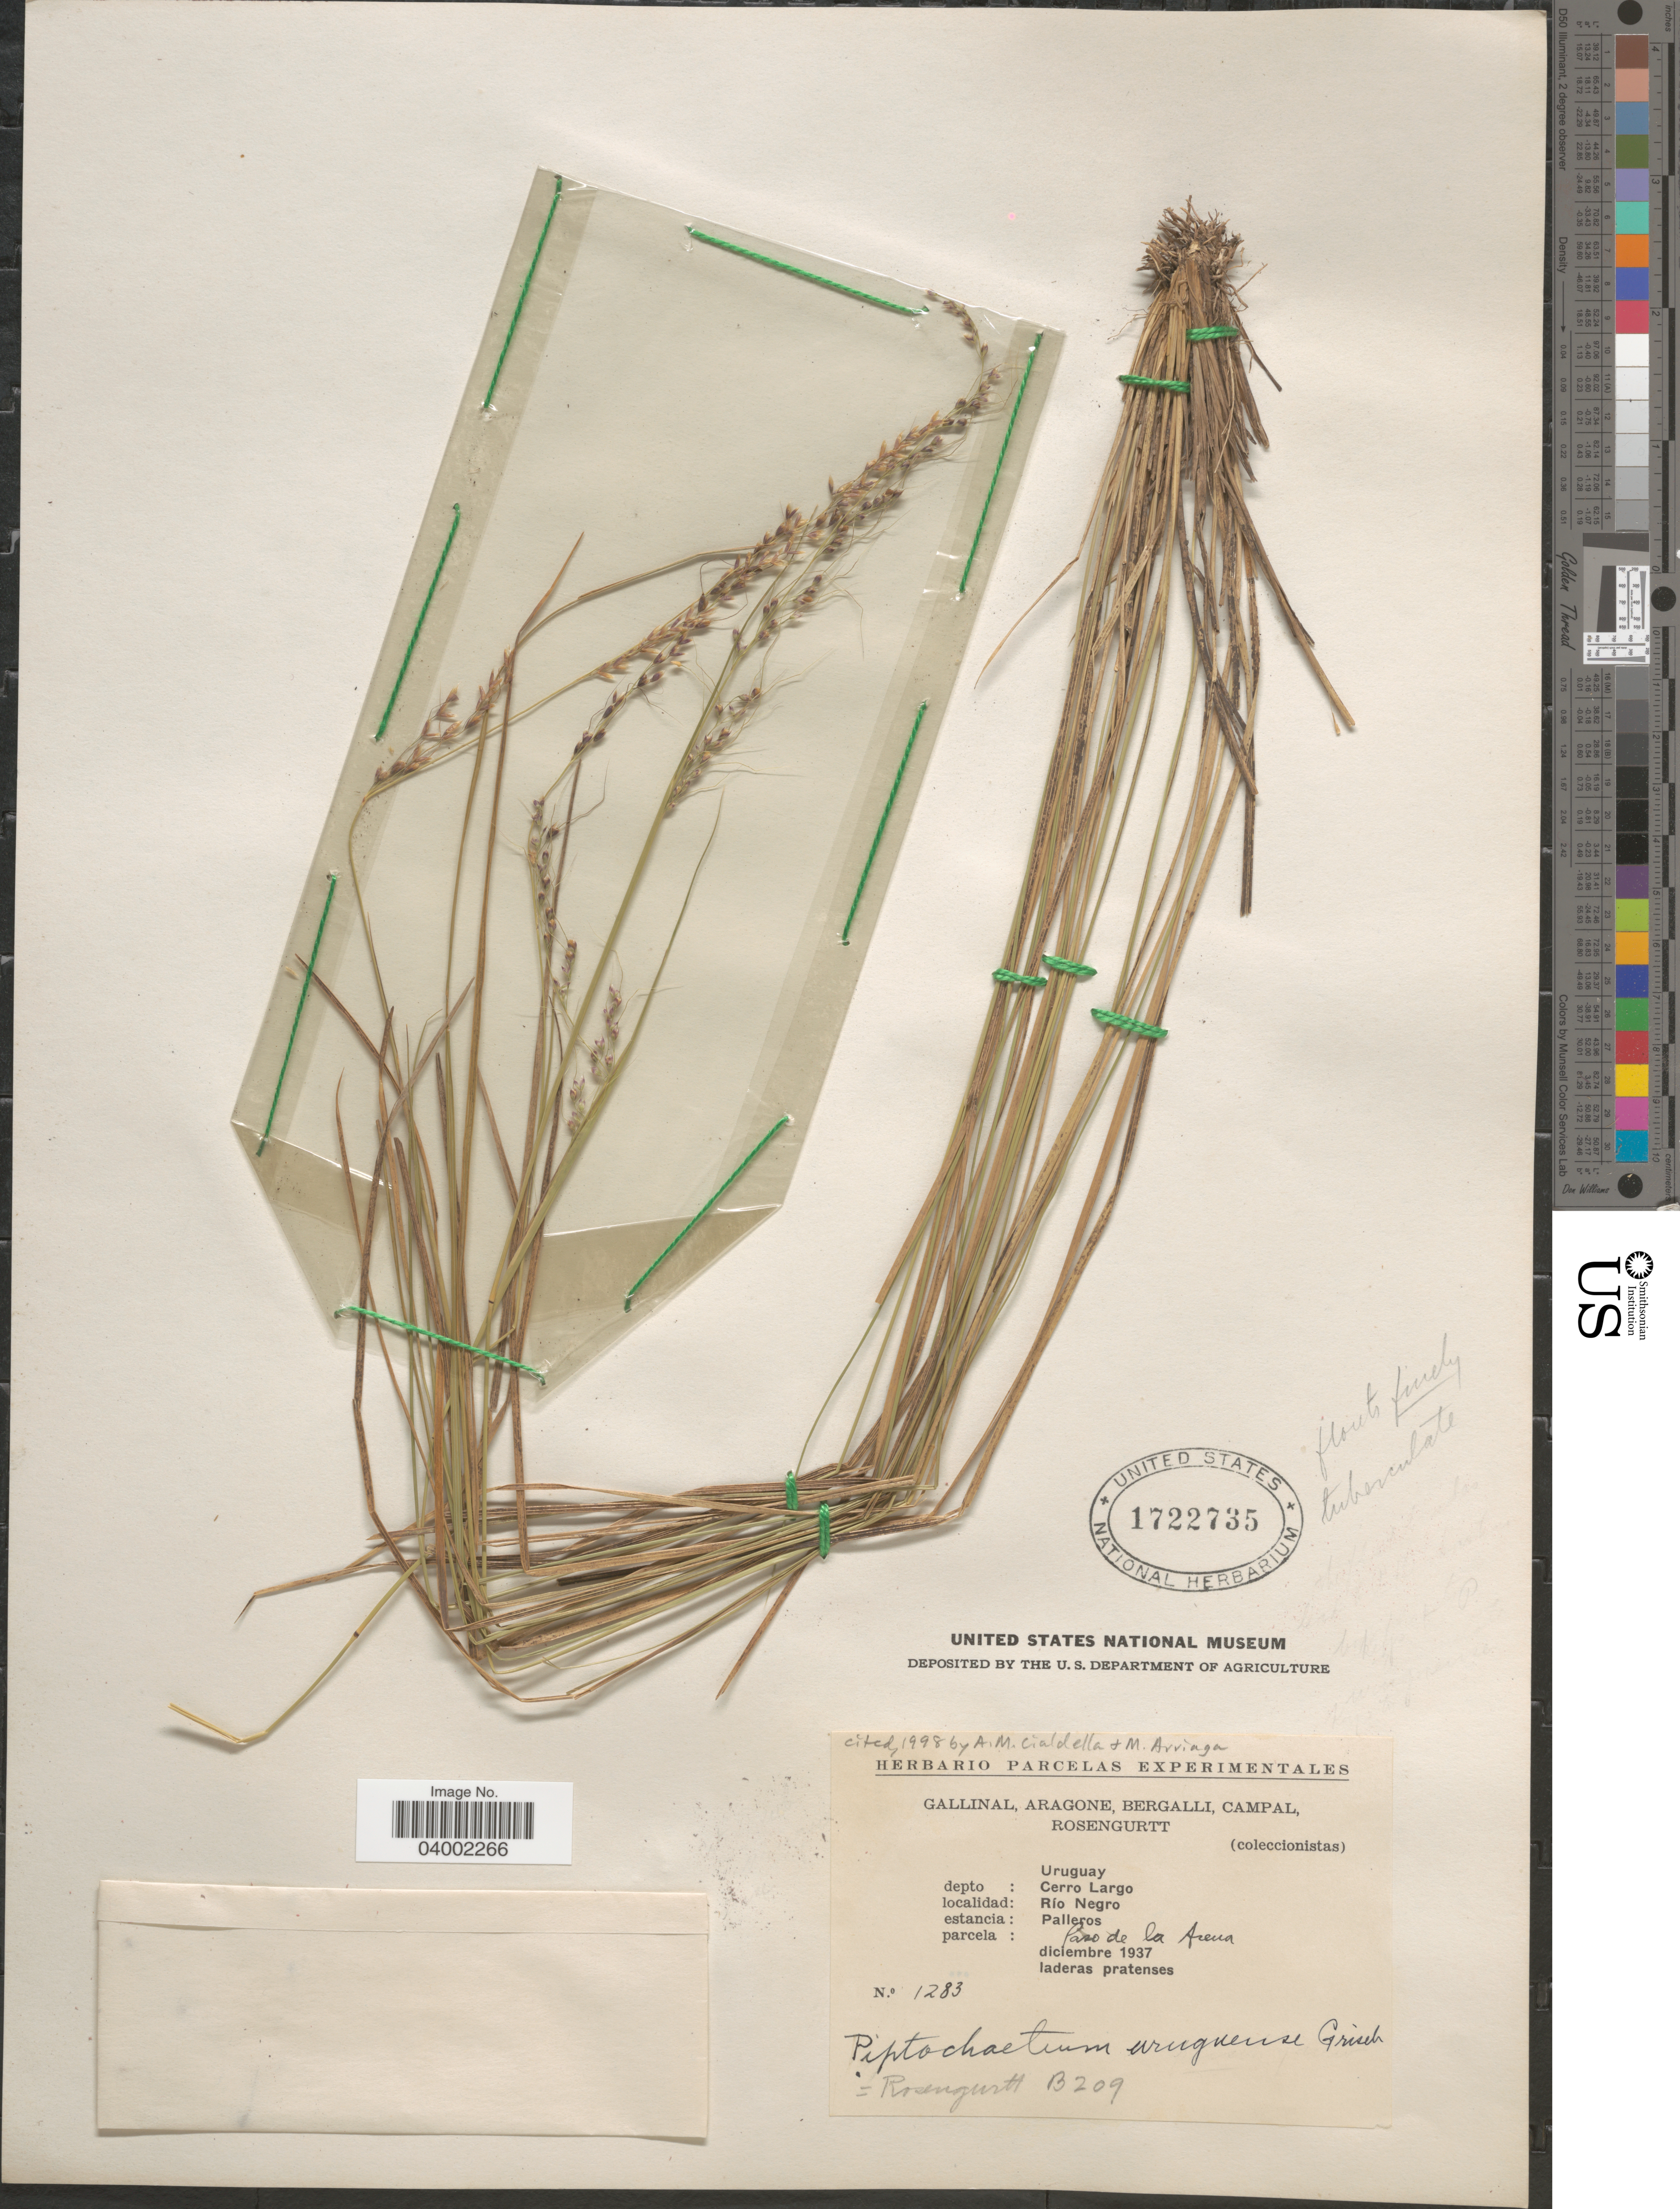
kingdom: Plantae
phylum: Tracheophyta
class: Liliopsida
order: Poales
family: Poaceae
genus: Piptochaetium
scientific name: Piptochaetium uruguense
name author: Griseb.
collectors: Rosengurtt, -. Gallinal, -- Aragone, -- Bergalli & -- Campal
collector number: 1283/B209?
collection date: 1937-12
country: Uruguay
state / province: Cerro Largo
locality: Depto: Cerro Largo. Río Negro. Estancia: Palleros. Parcela: Paso de la Arena.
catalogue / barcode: US 1722735